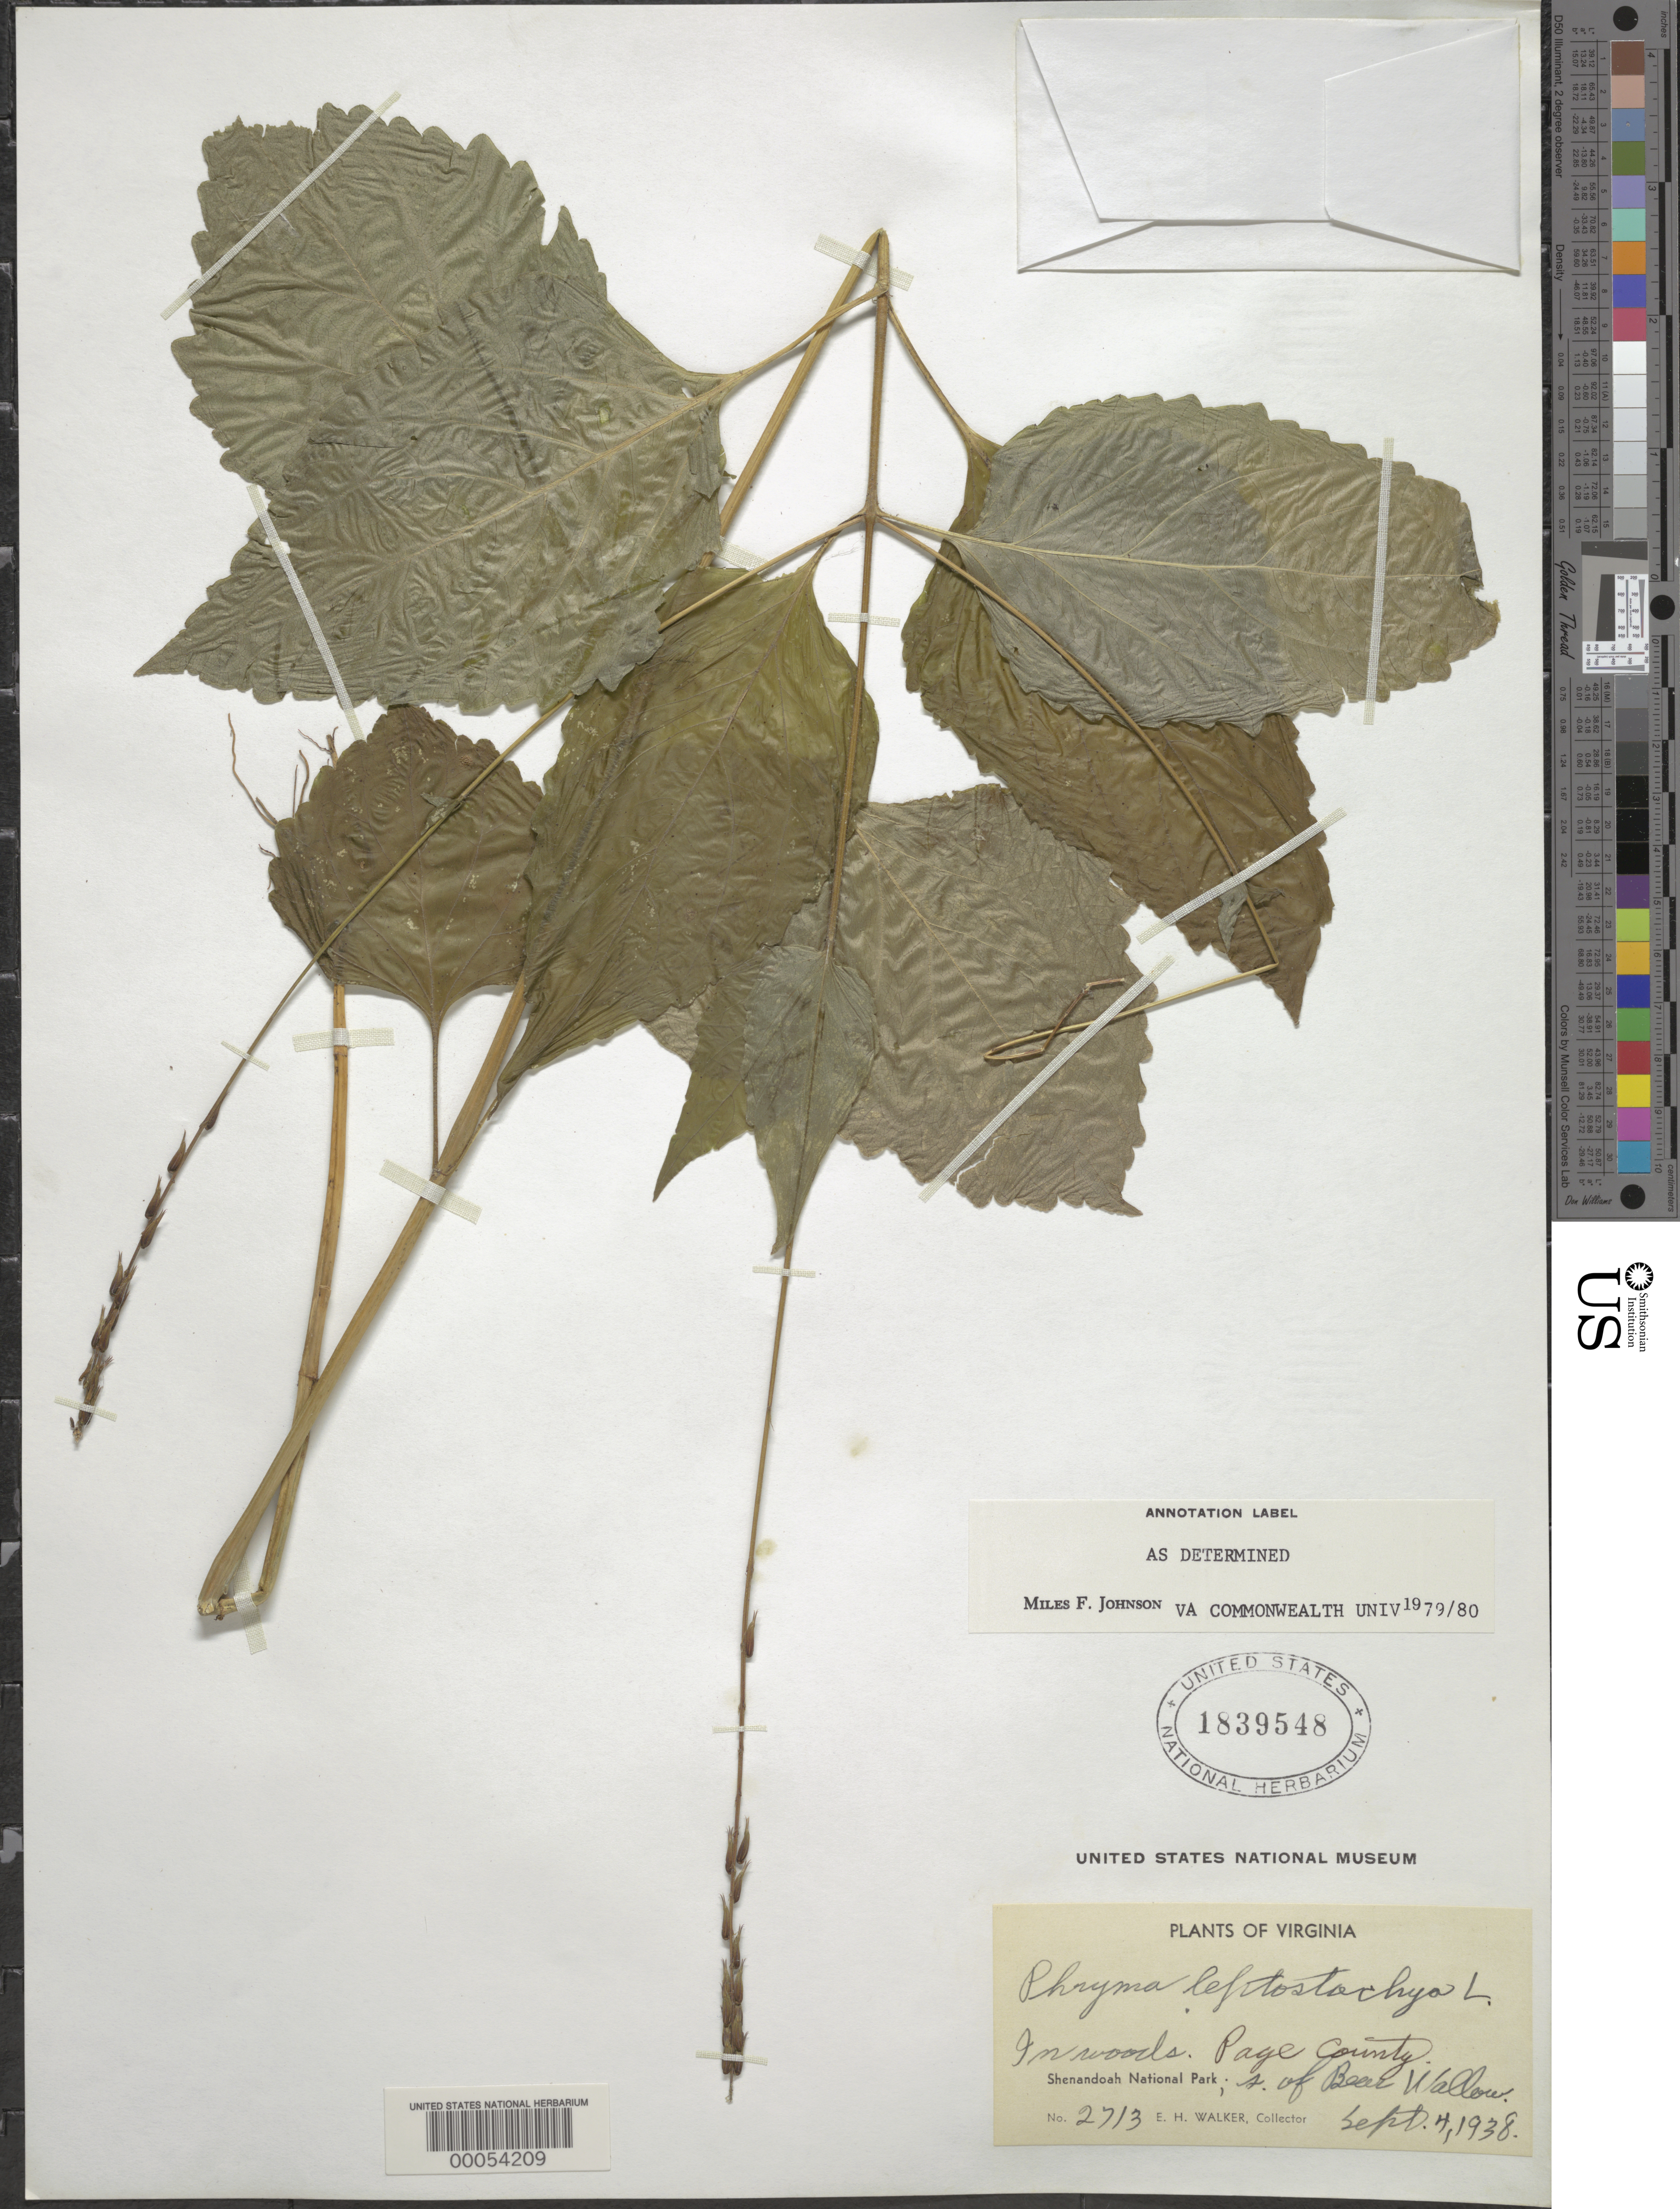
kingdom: Plantae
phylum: Tracheophyta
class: Magnoliopsida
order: Lamiales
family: Phrymaceae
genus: Phryma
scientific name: Phryma leptostachya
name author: L.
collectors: E. H. Walker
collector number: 2913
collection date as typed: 04 Sep 1938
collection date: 1938-09-04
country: United States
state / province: Virginia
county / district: Page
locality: S of Bear Wallow, Shenandoah National Park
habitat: In woods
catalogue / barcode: US 1839548